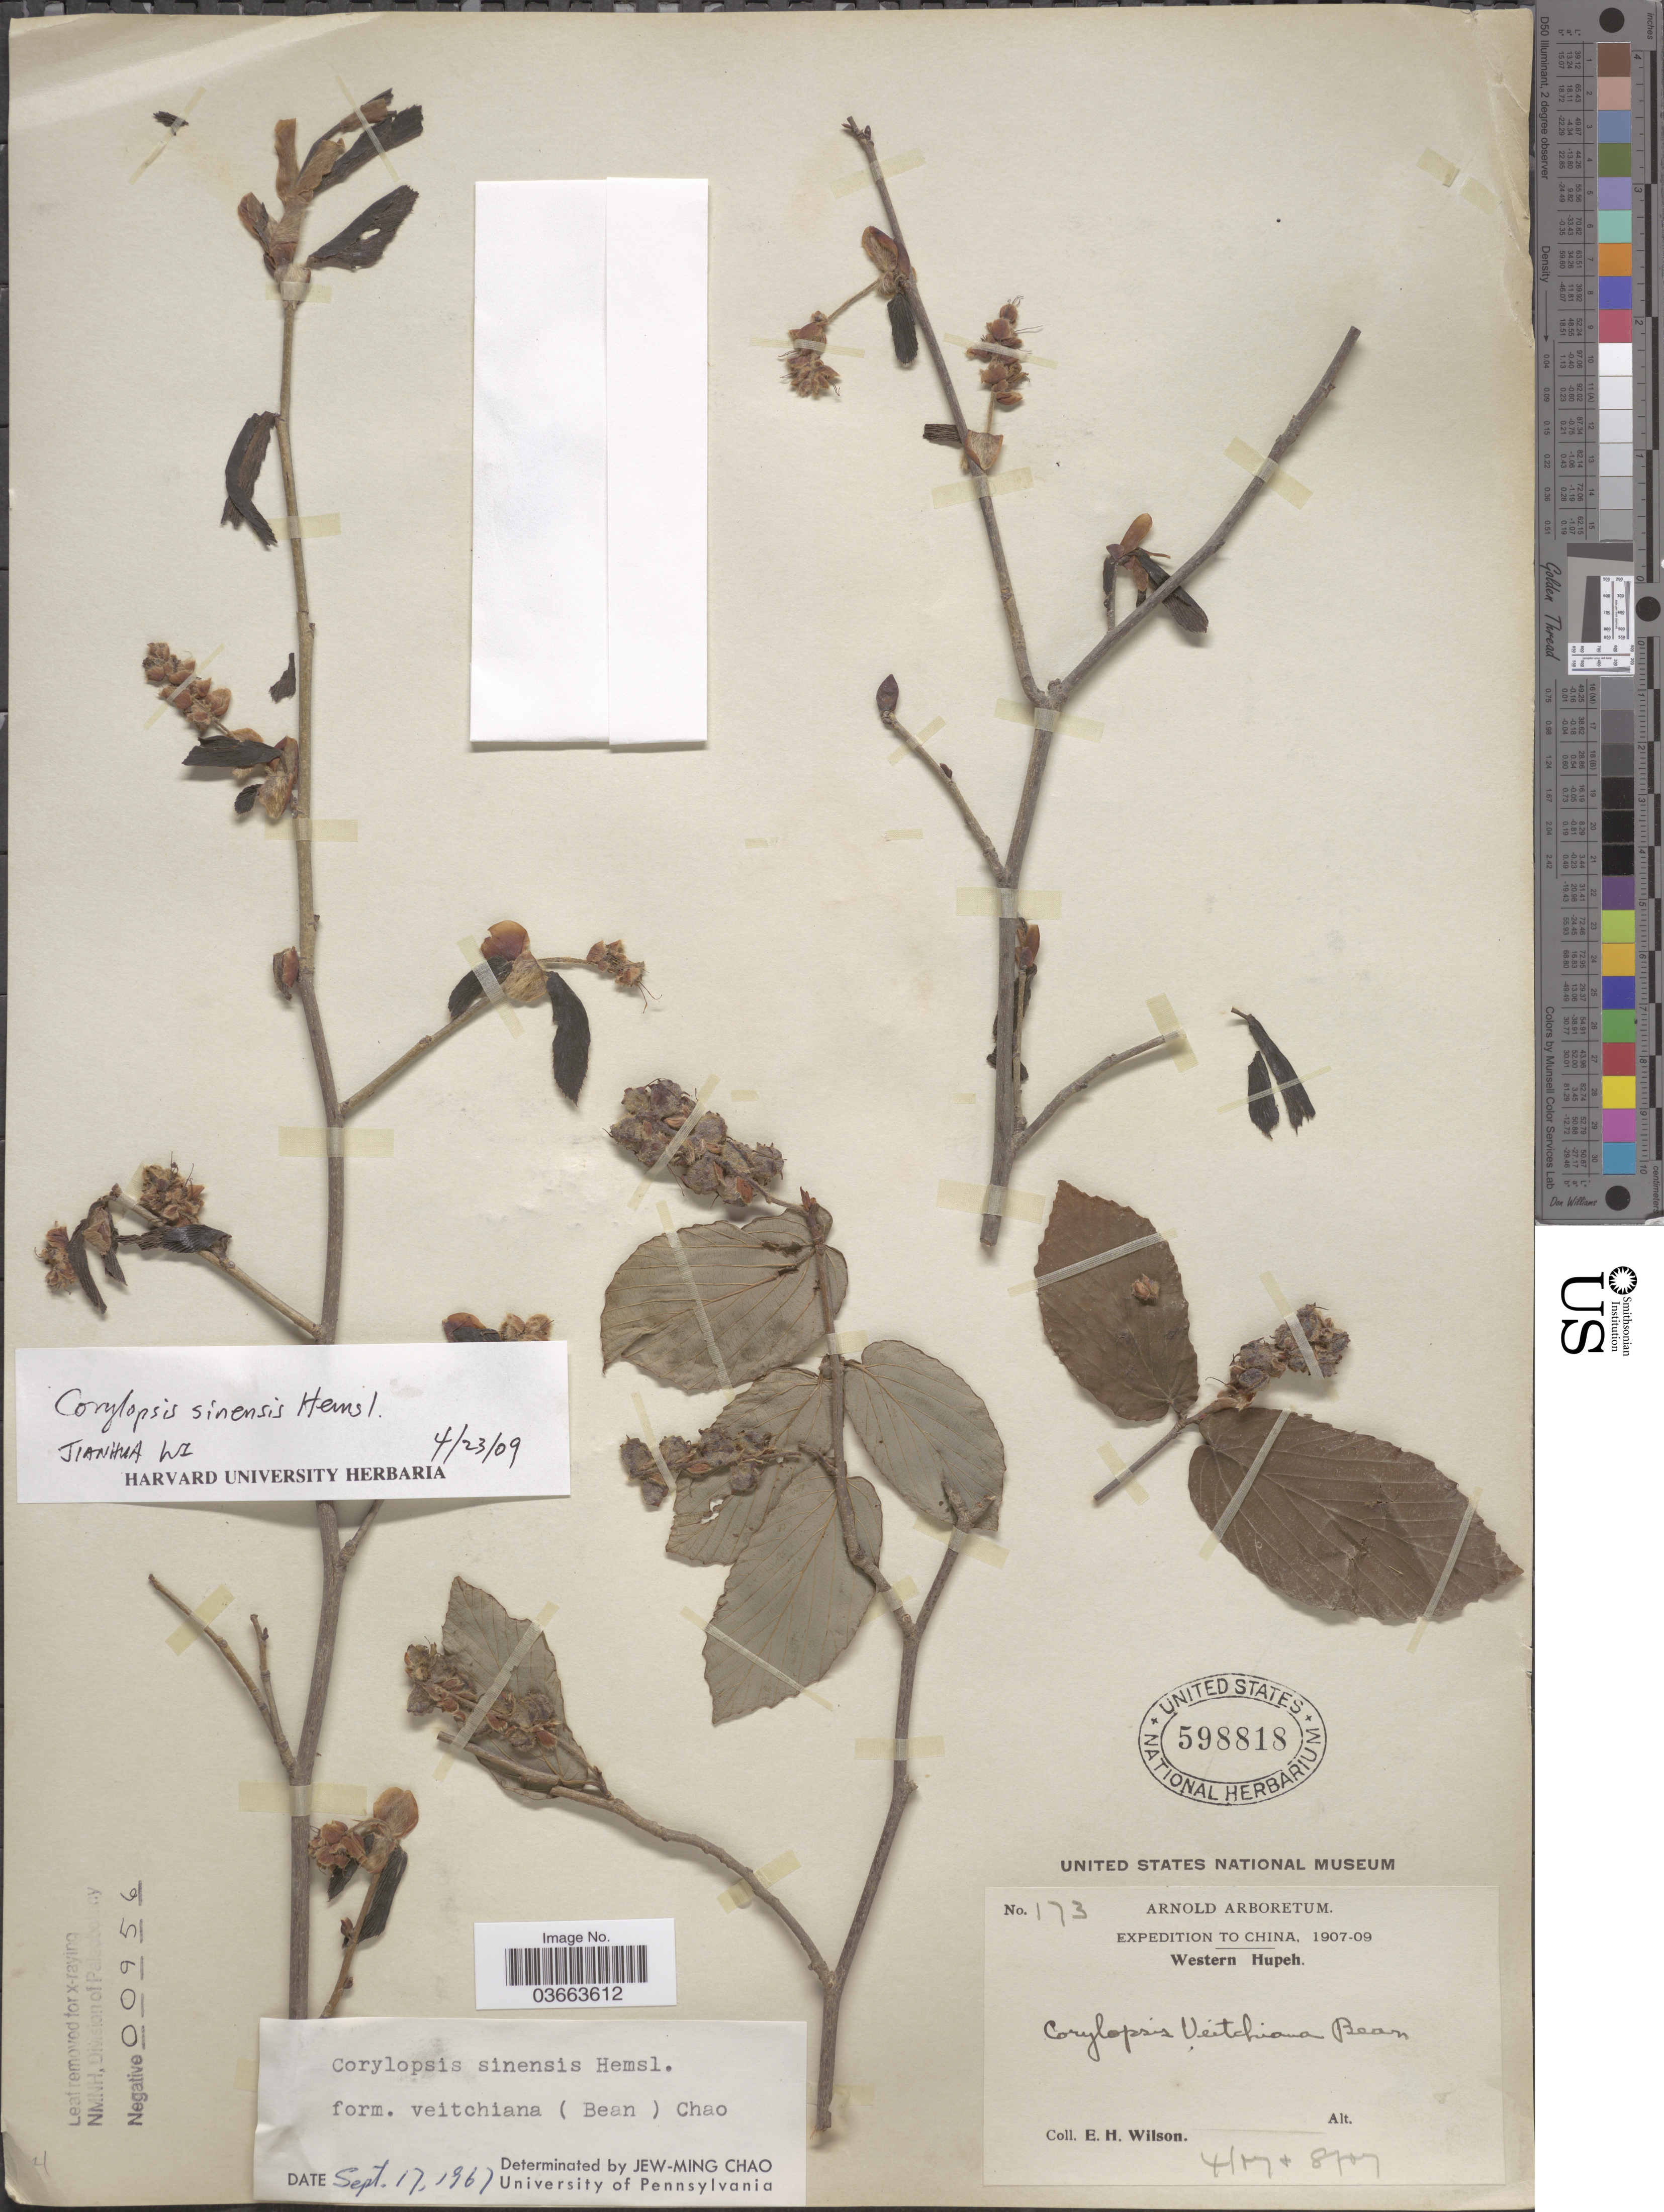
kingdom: Plantae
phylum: Tracheophyta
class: Magnoliopsida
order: Saxifragales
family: Hamamelidaceae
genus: Corylopsis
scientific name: Corylopsis sinensis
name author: Hemsl.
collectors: E. Wilson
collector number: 173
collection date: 1907-04/1907-08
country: China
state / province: Hubei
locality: Western Hupeh.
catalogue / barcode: US 598818